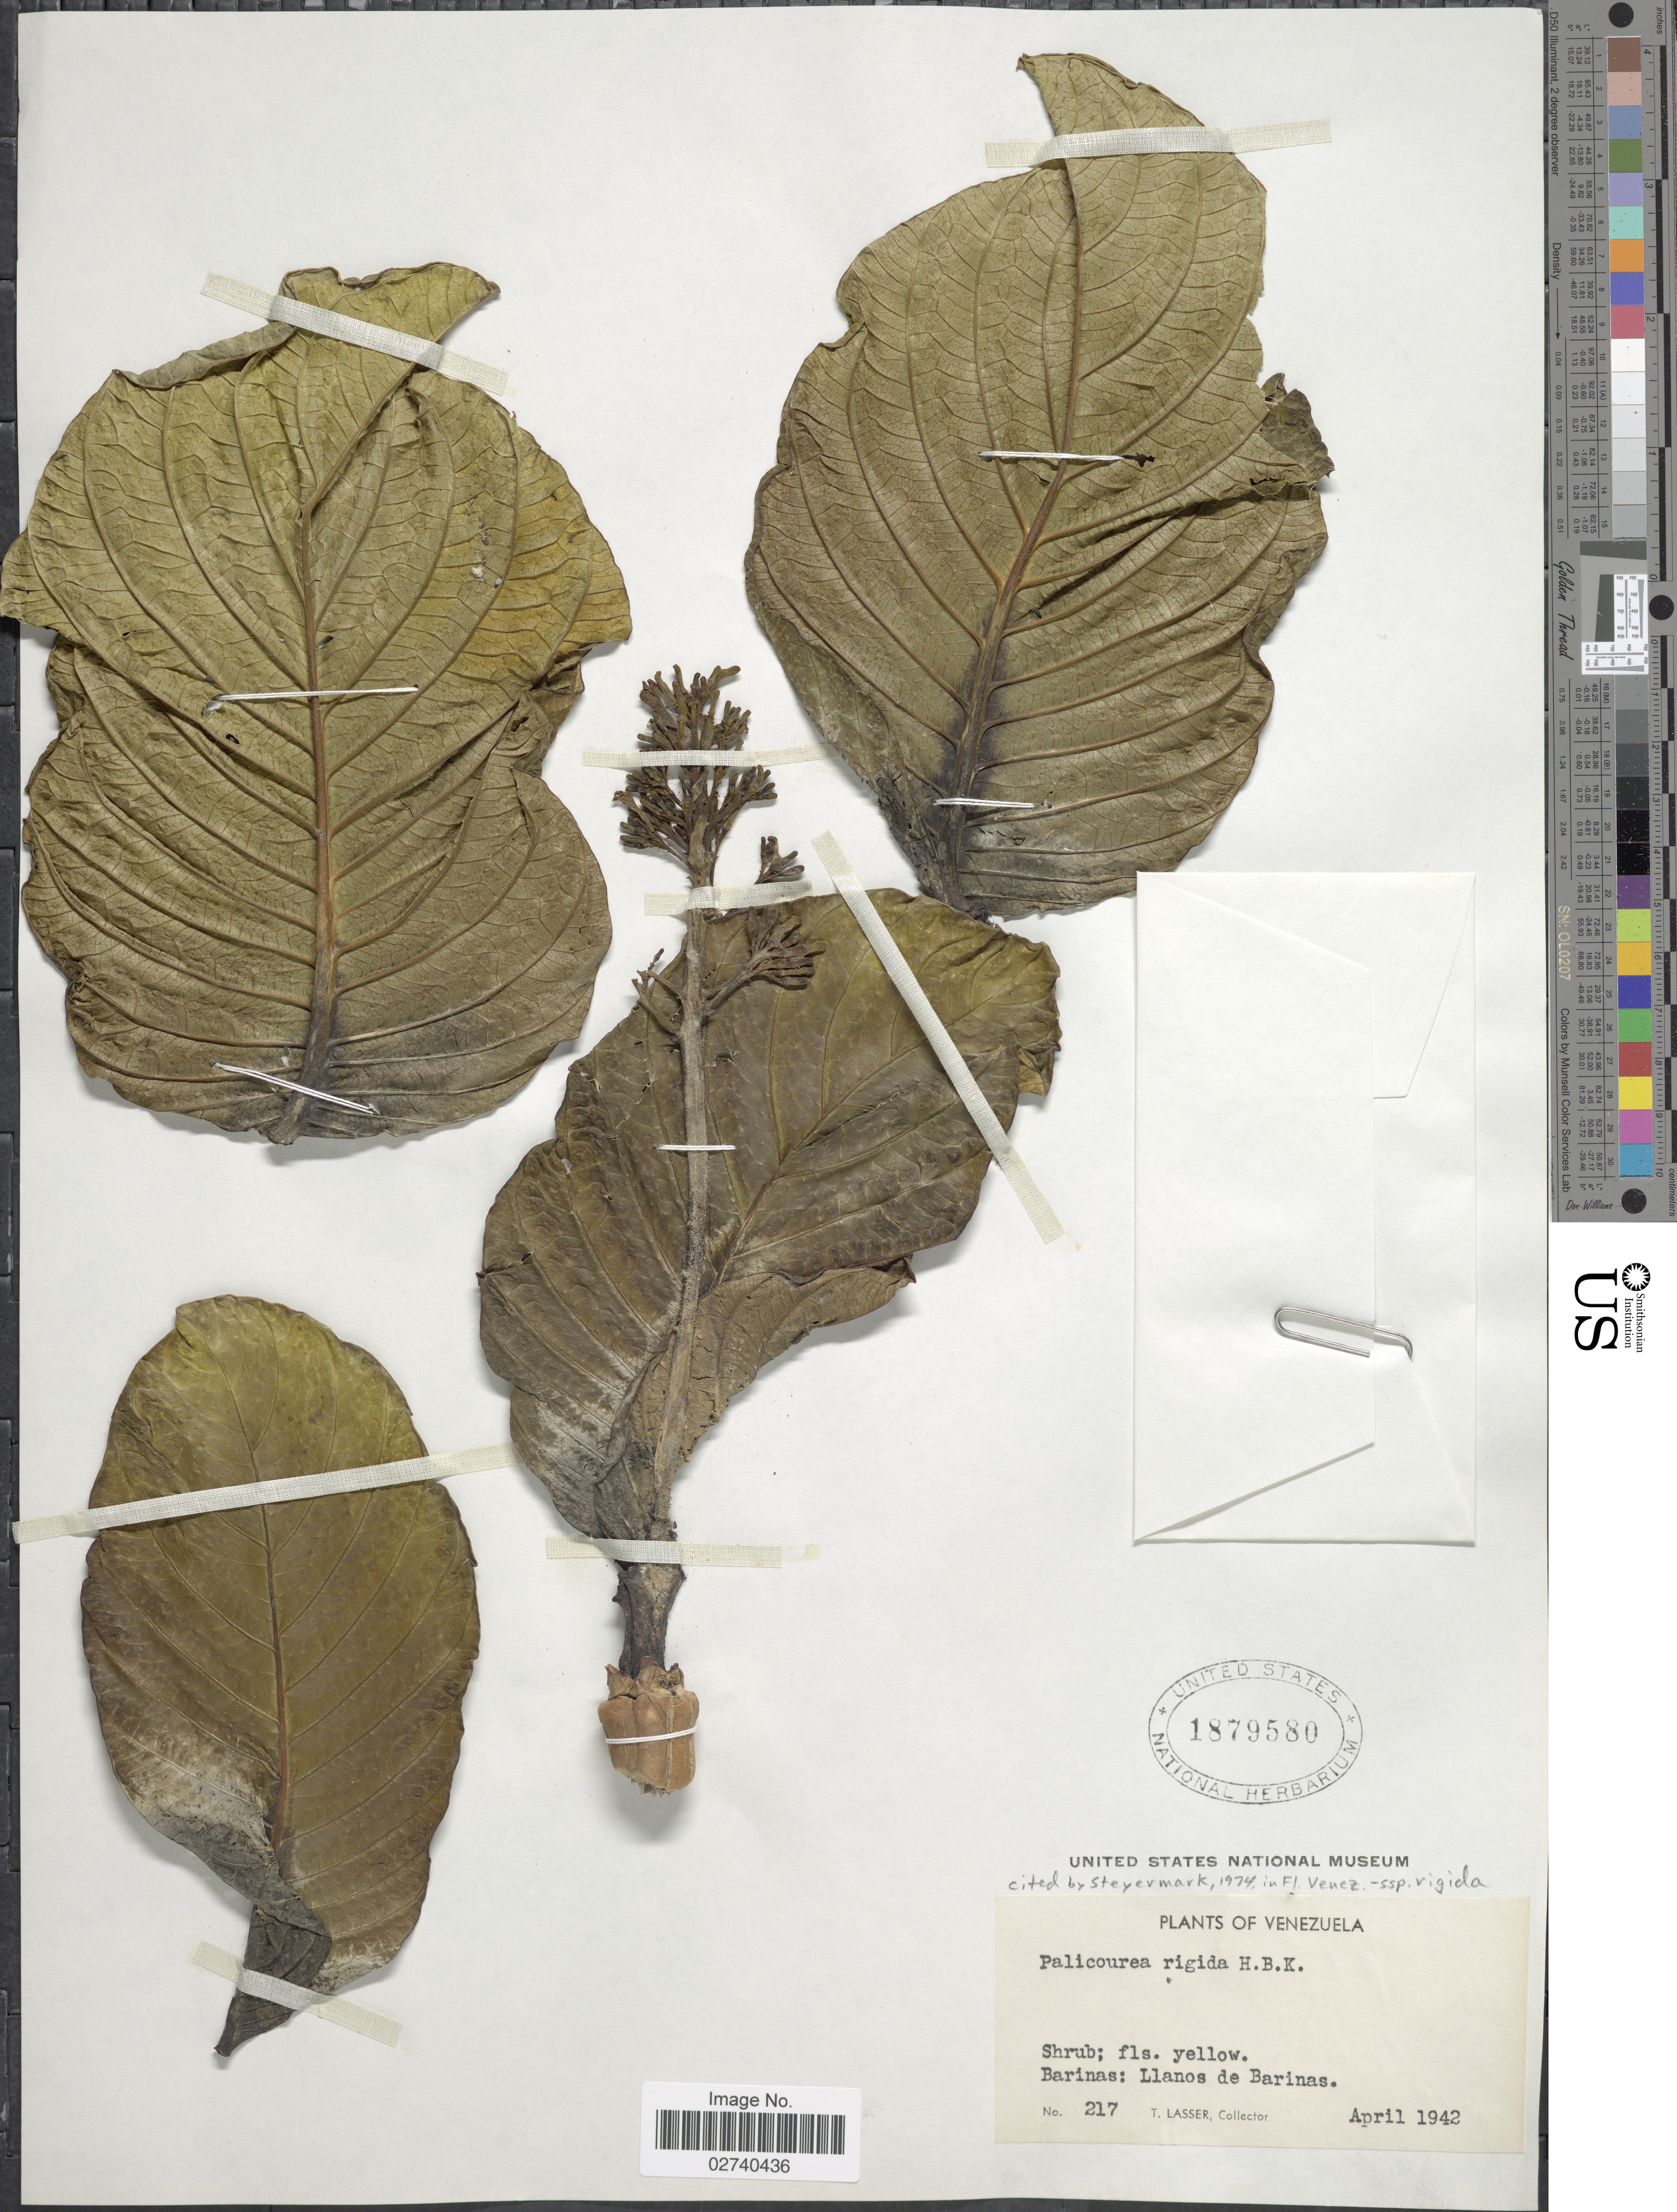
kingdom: Plantae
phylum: Tracheophyta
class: Magnoliopsida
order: Gentianales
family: Rubiaceae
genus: Palicourea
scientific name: Palicourea rigida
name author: Kunth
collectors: T. Lasser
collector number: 217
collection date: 1942-04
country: Venezuela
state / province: Barinas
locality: Llanos de Barinas.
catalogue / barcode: US 1879580